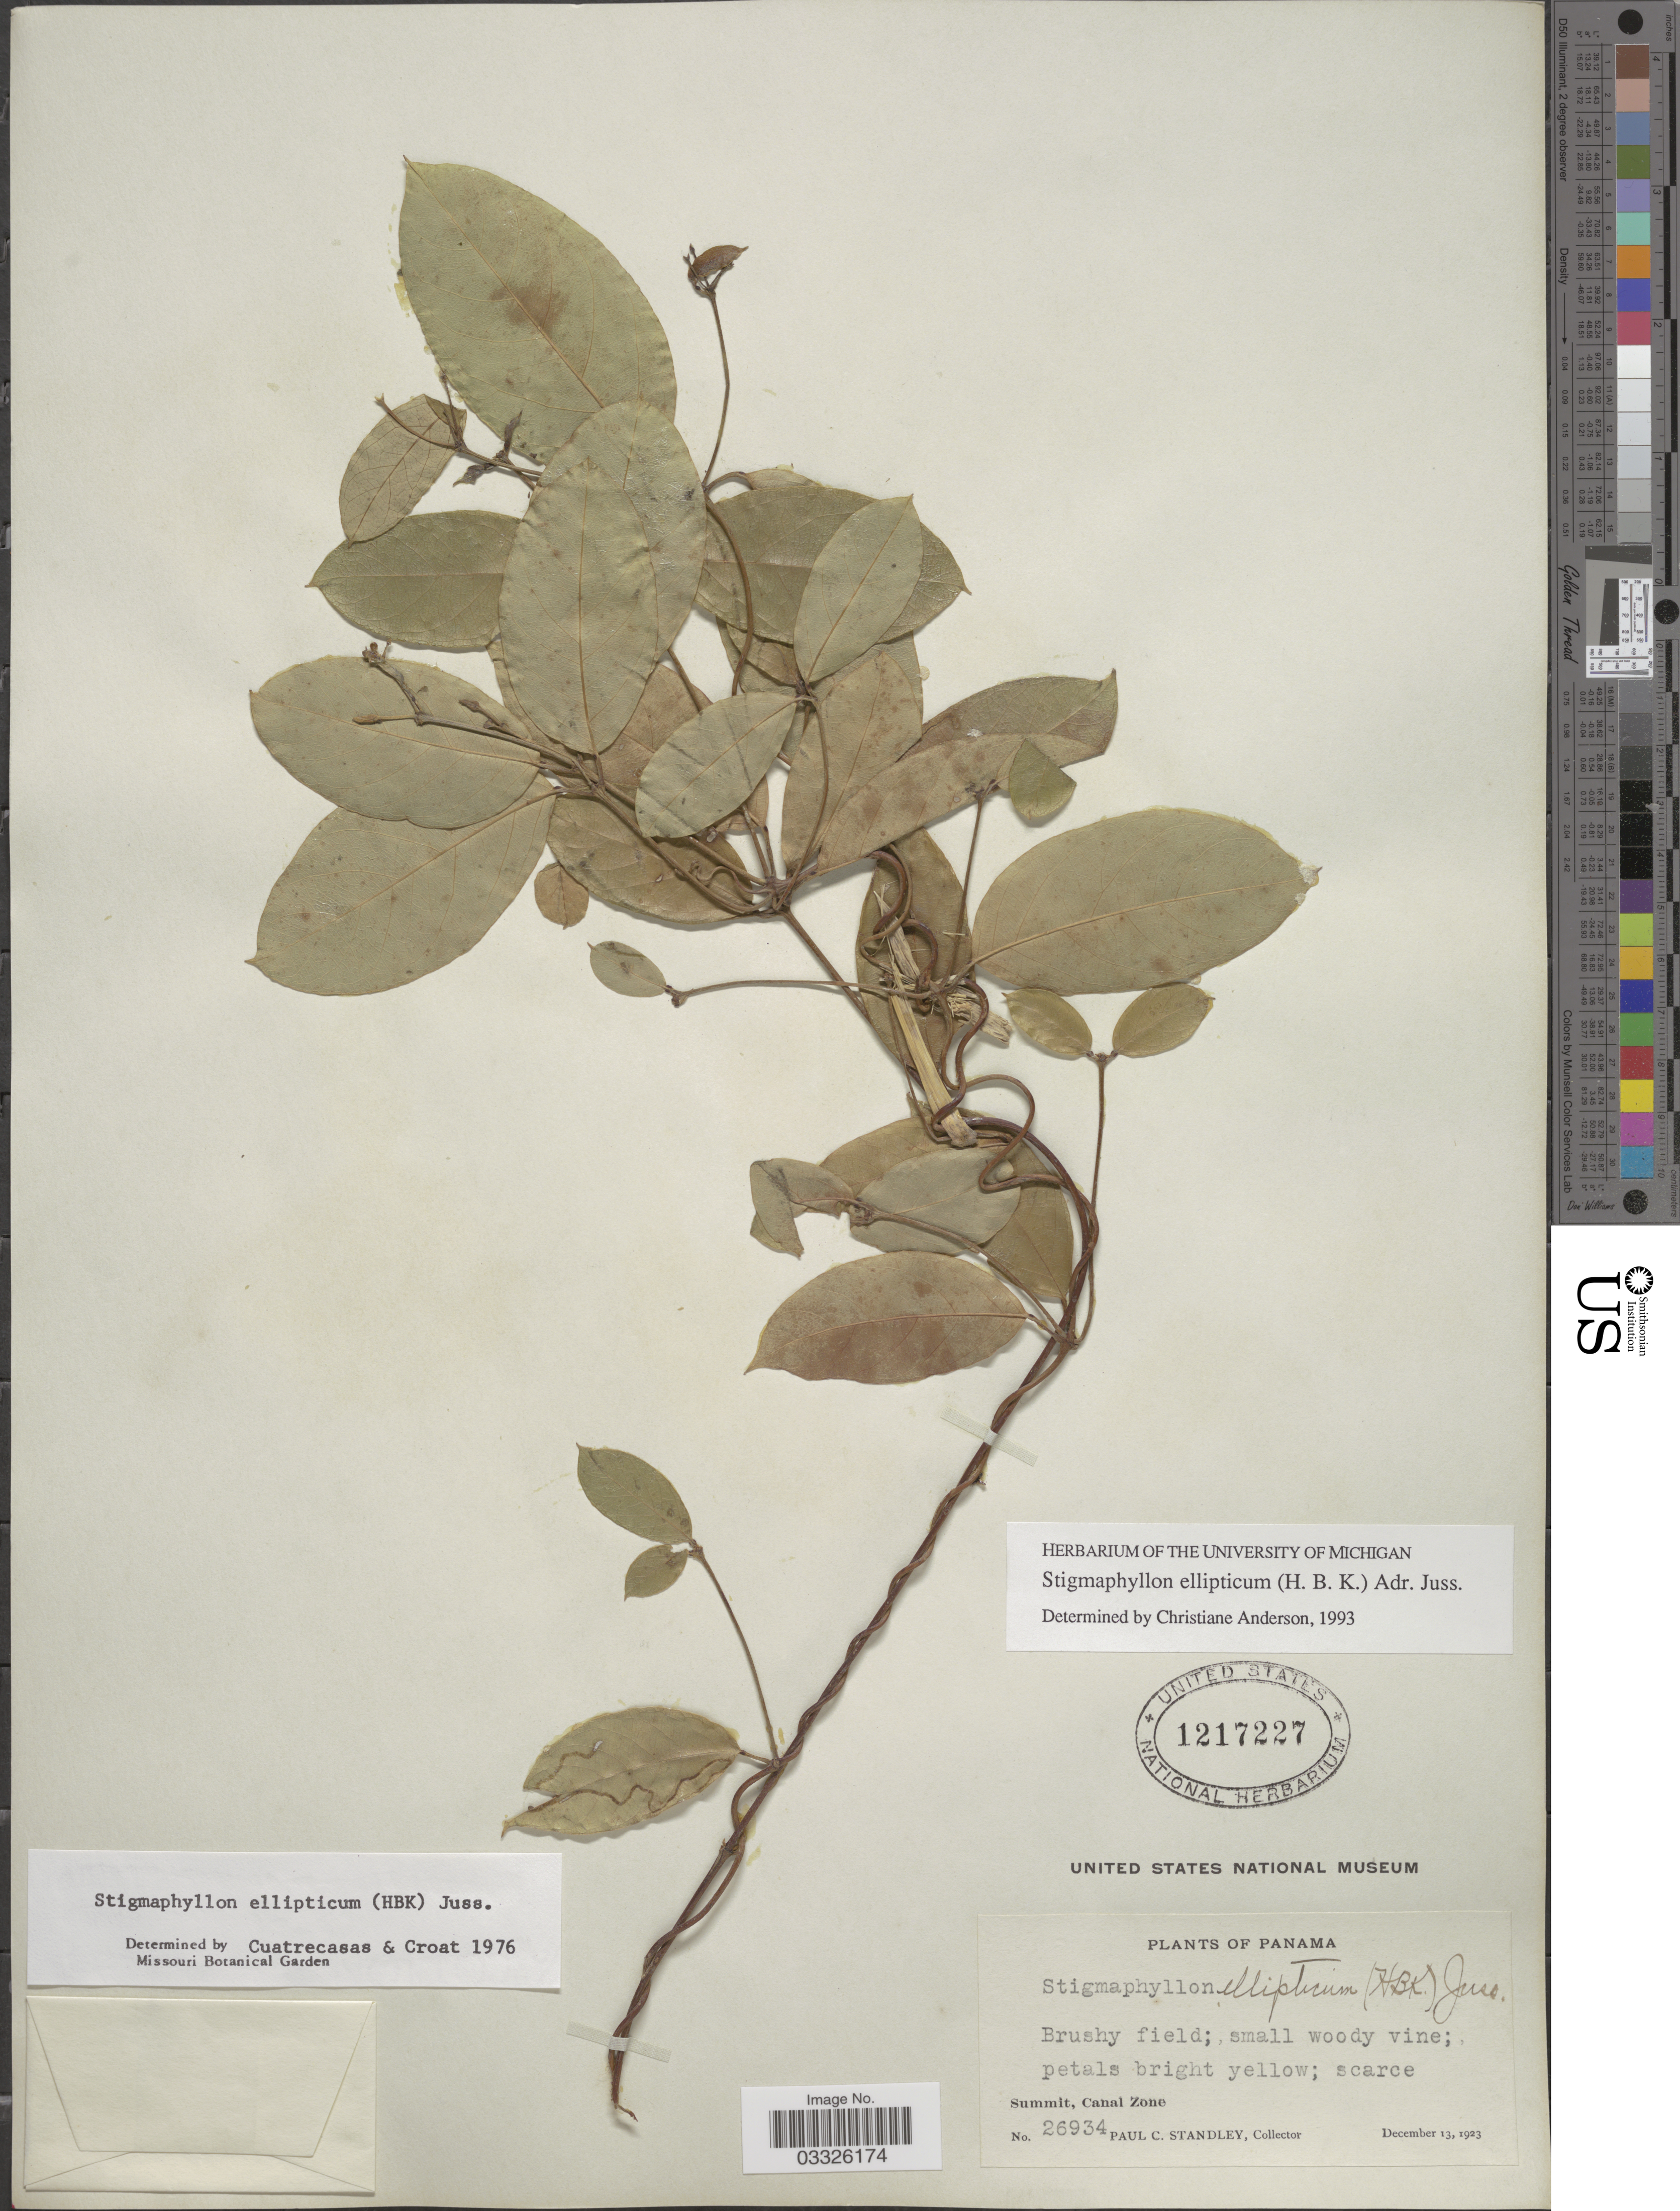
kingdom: Plantae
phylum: Tracheophyta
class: Magnoliopsida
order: Malpighiales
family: Malpighiaceae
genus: Stigmaphyllon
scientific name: Stigmaphyllon ellipticum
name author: (Kunth) A. Juss.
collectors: P. C. Standley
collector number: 26934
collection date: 1923-12-13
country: Panama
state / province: Colón / Panamá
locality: Summit, Canal Zone.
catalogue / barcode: US 1217227